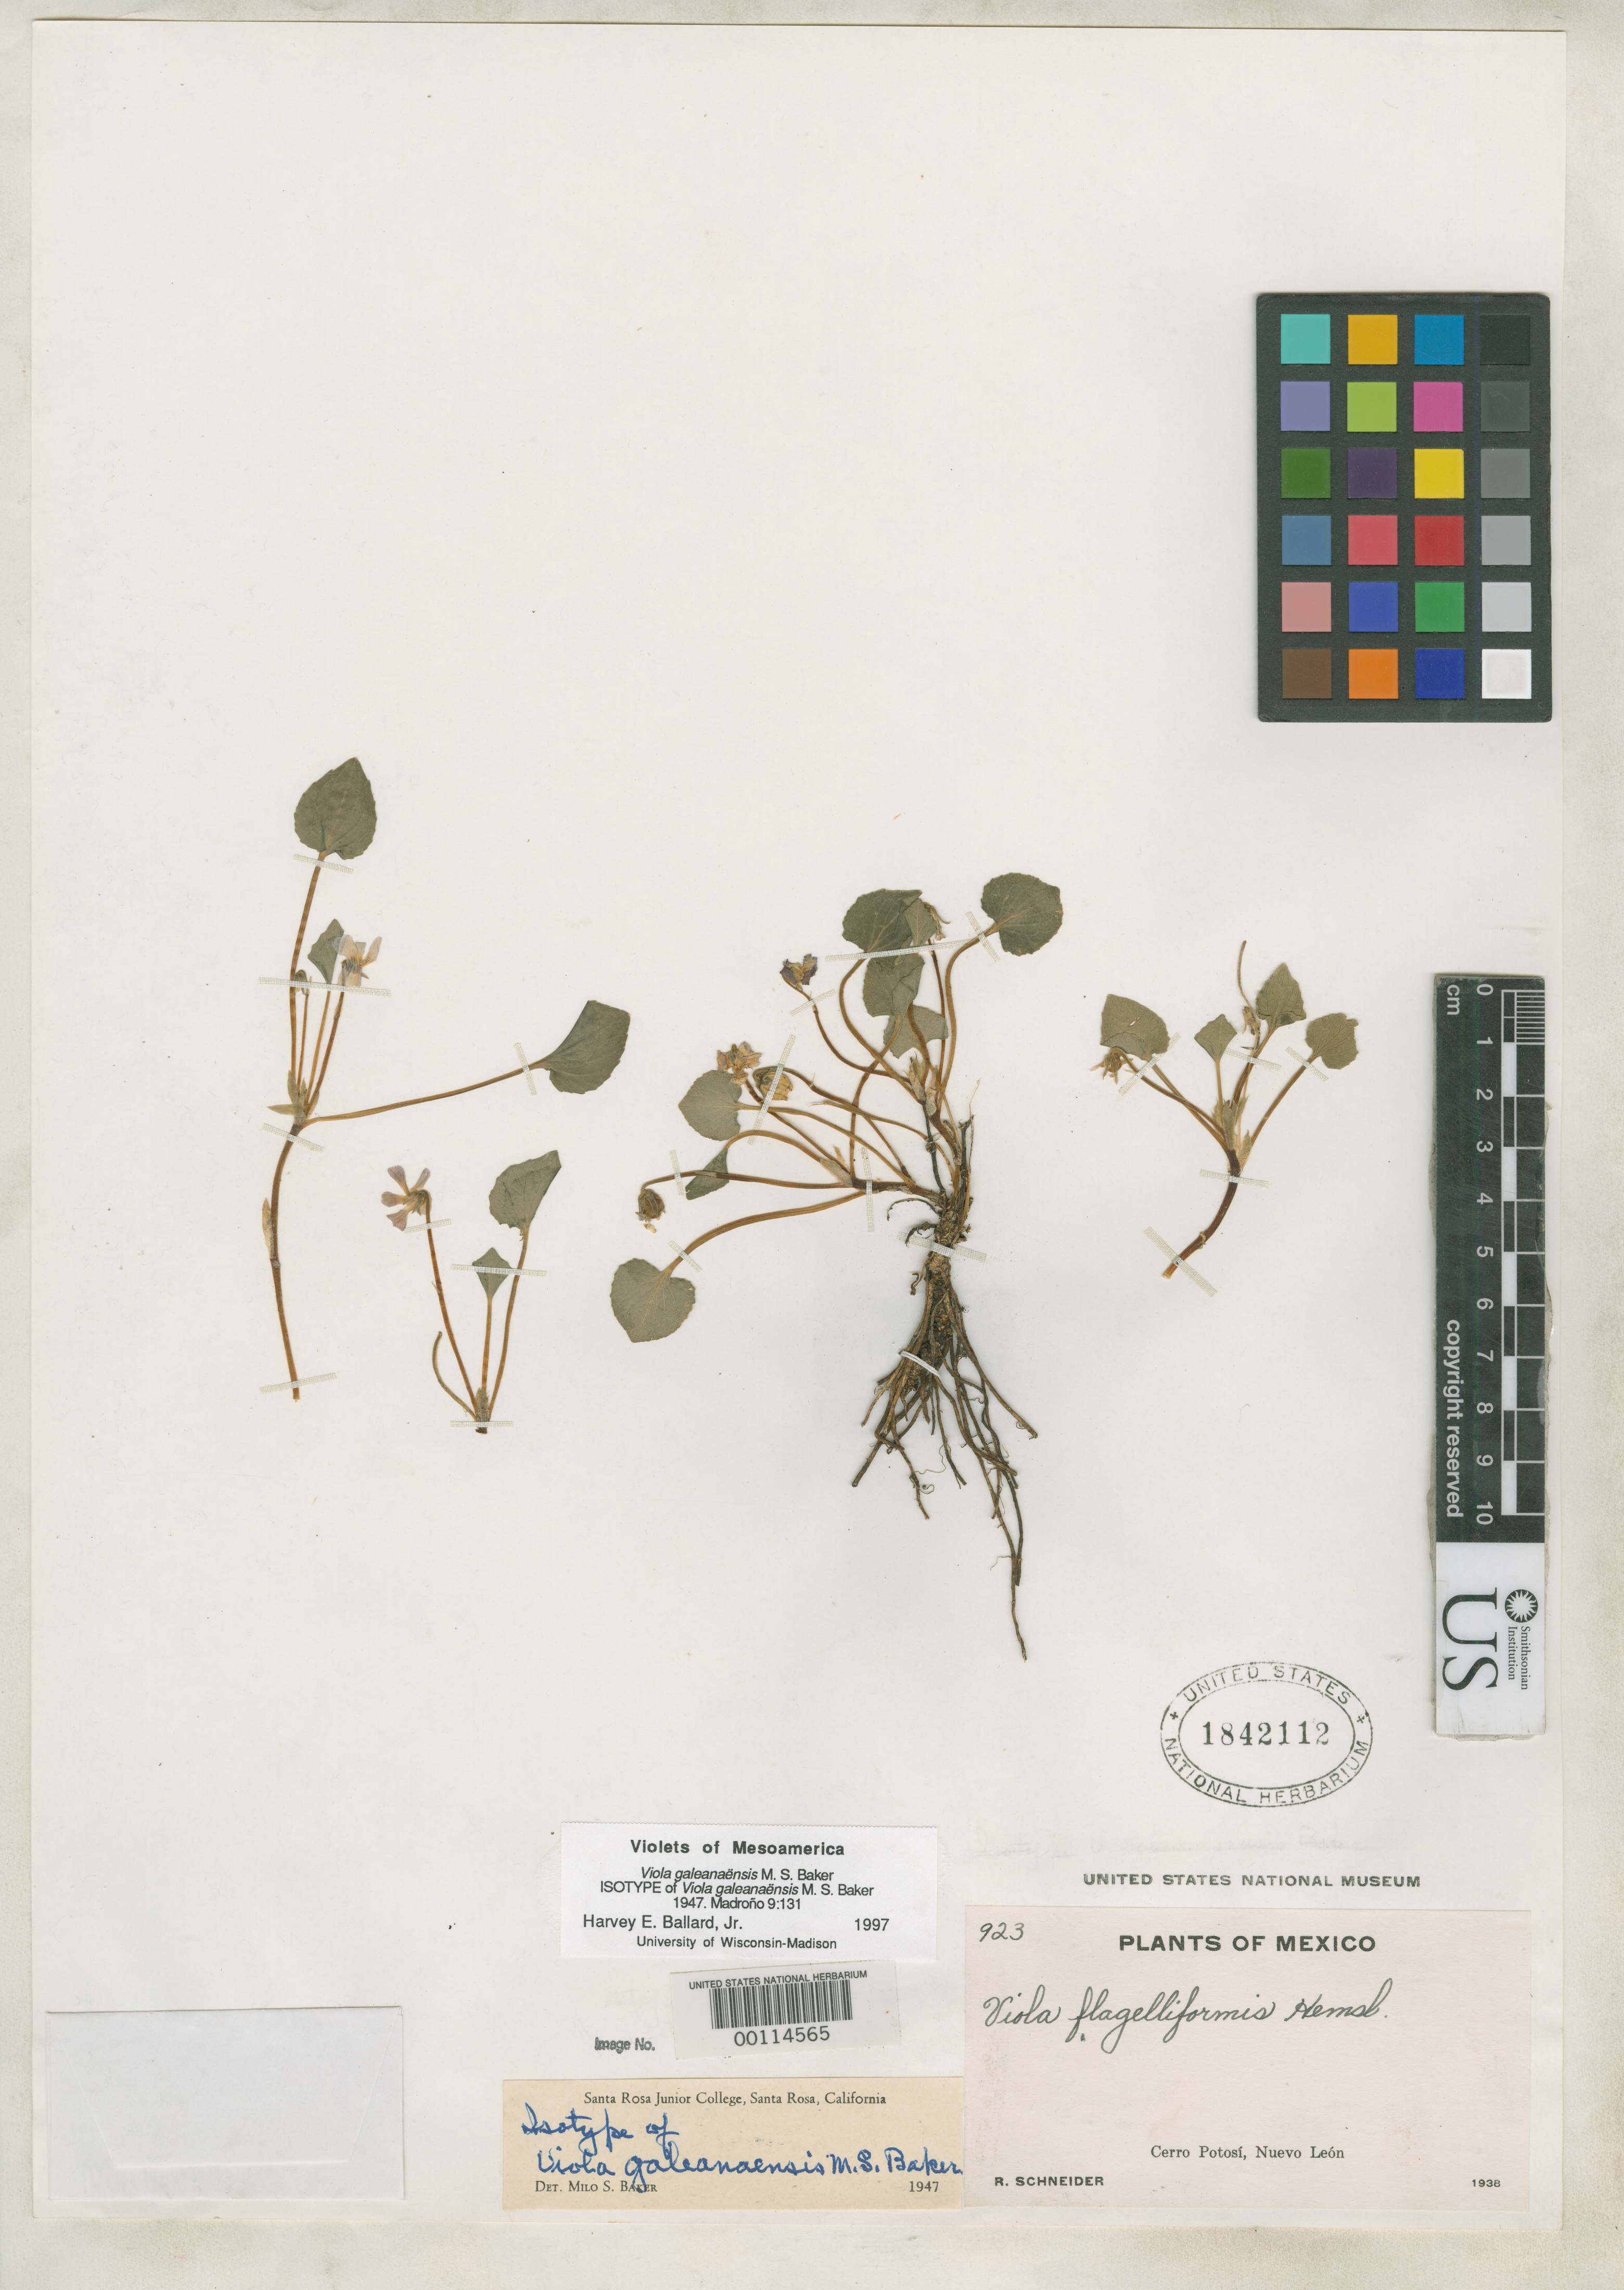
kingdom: Plantae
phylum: Tracheophyta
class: Magnoliopsida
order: Malpighiales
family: Violaceae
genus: Viola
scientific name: Viola galeanaensis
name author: M.S. Baker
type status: Isotype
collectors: R. C. Schneider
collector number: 923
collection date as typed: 1938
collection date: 1938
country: Mexico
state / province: Nuevo León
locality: Cerro Potosi.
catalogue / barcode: US 1842112